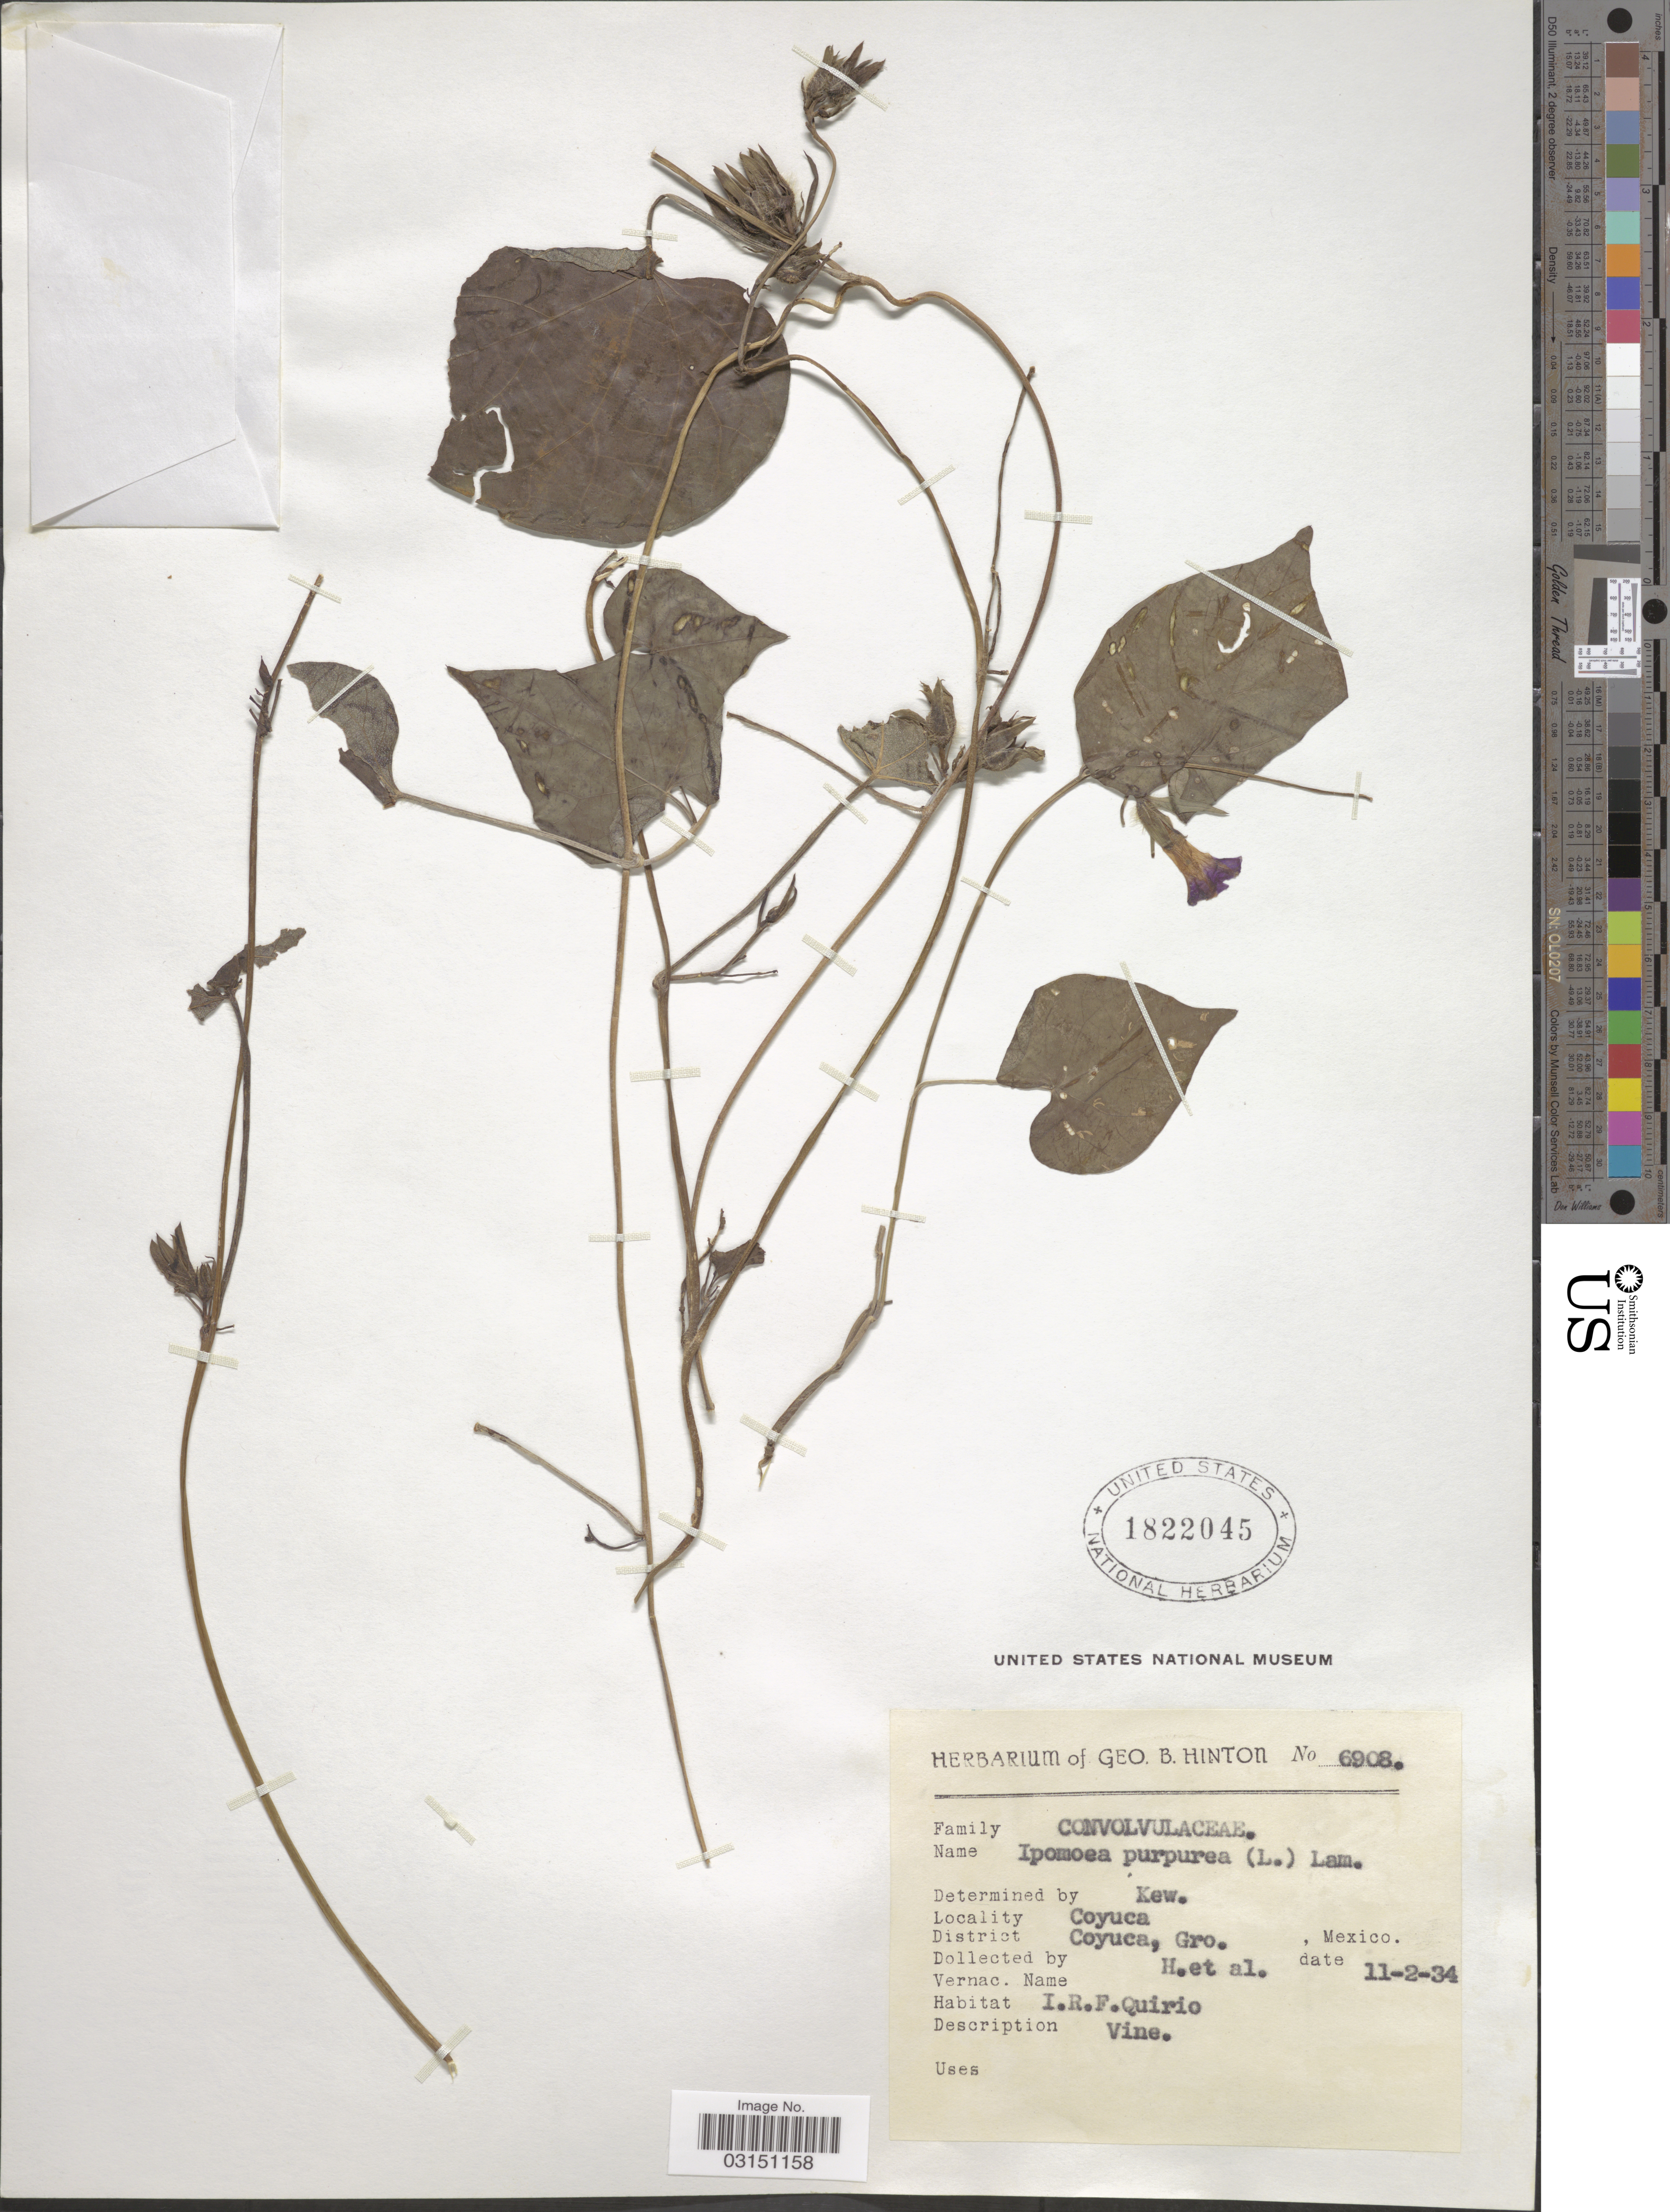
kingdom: Plantae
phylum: Tracheophyta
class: Magnoliopsida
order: Solanales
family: Convolvulaceae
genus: Ipomoea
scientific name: Ipomoea purpurea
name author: (L.) Roth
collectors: G. B. Hinton & et al.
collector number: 6908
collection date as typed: Transcribed d/m/y: 11/2/34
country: Mexico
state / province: Guerrero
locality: Coyuca, District Coyuca.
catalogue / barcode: US 1822045